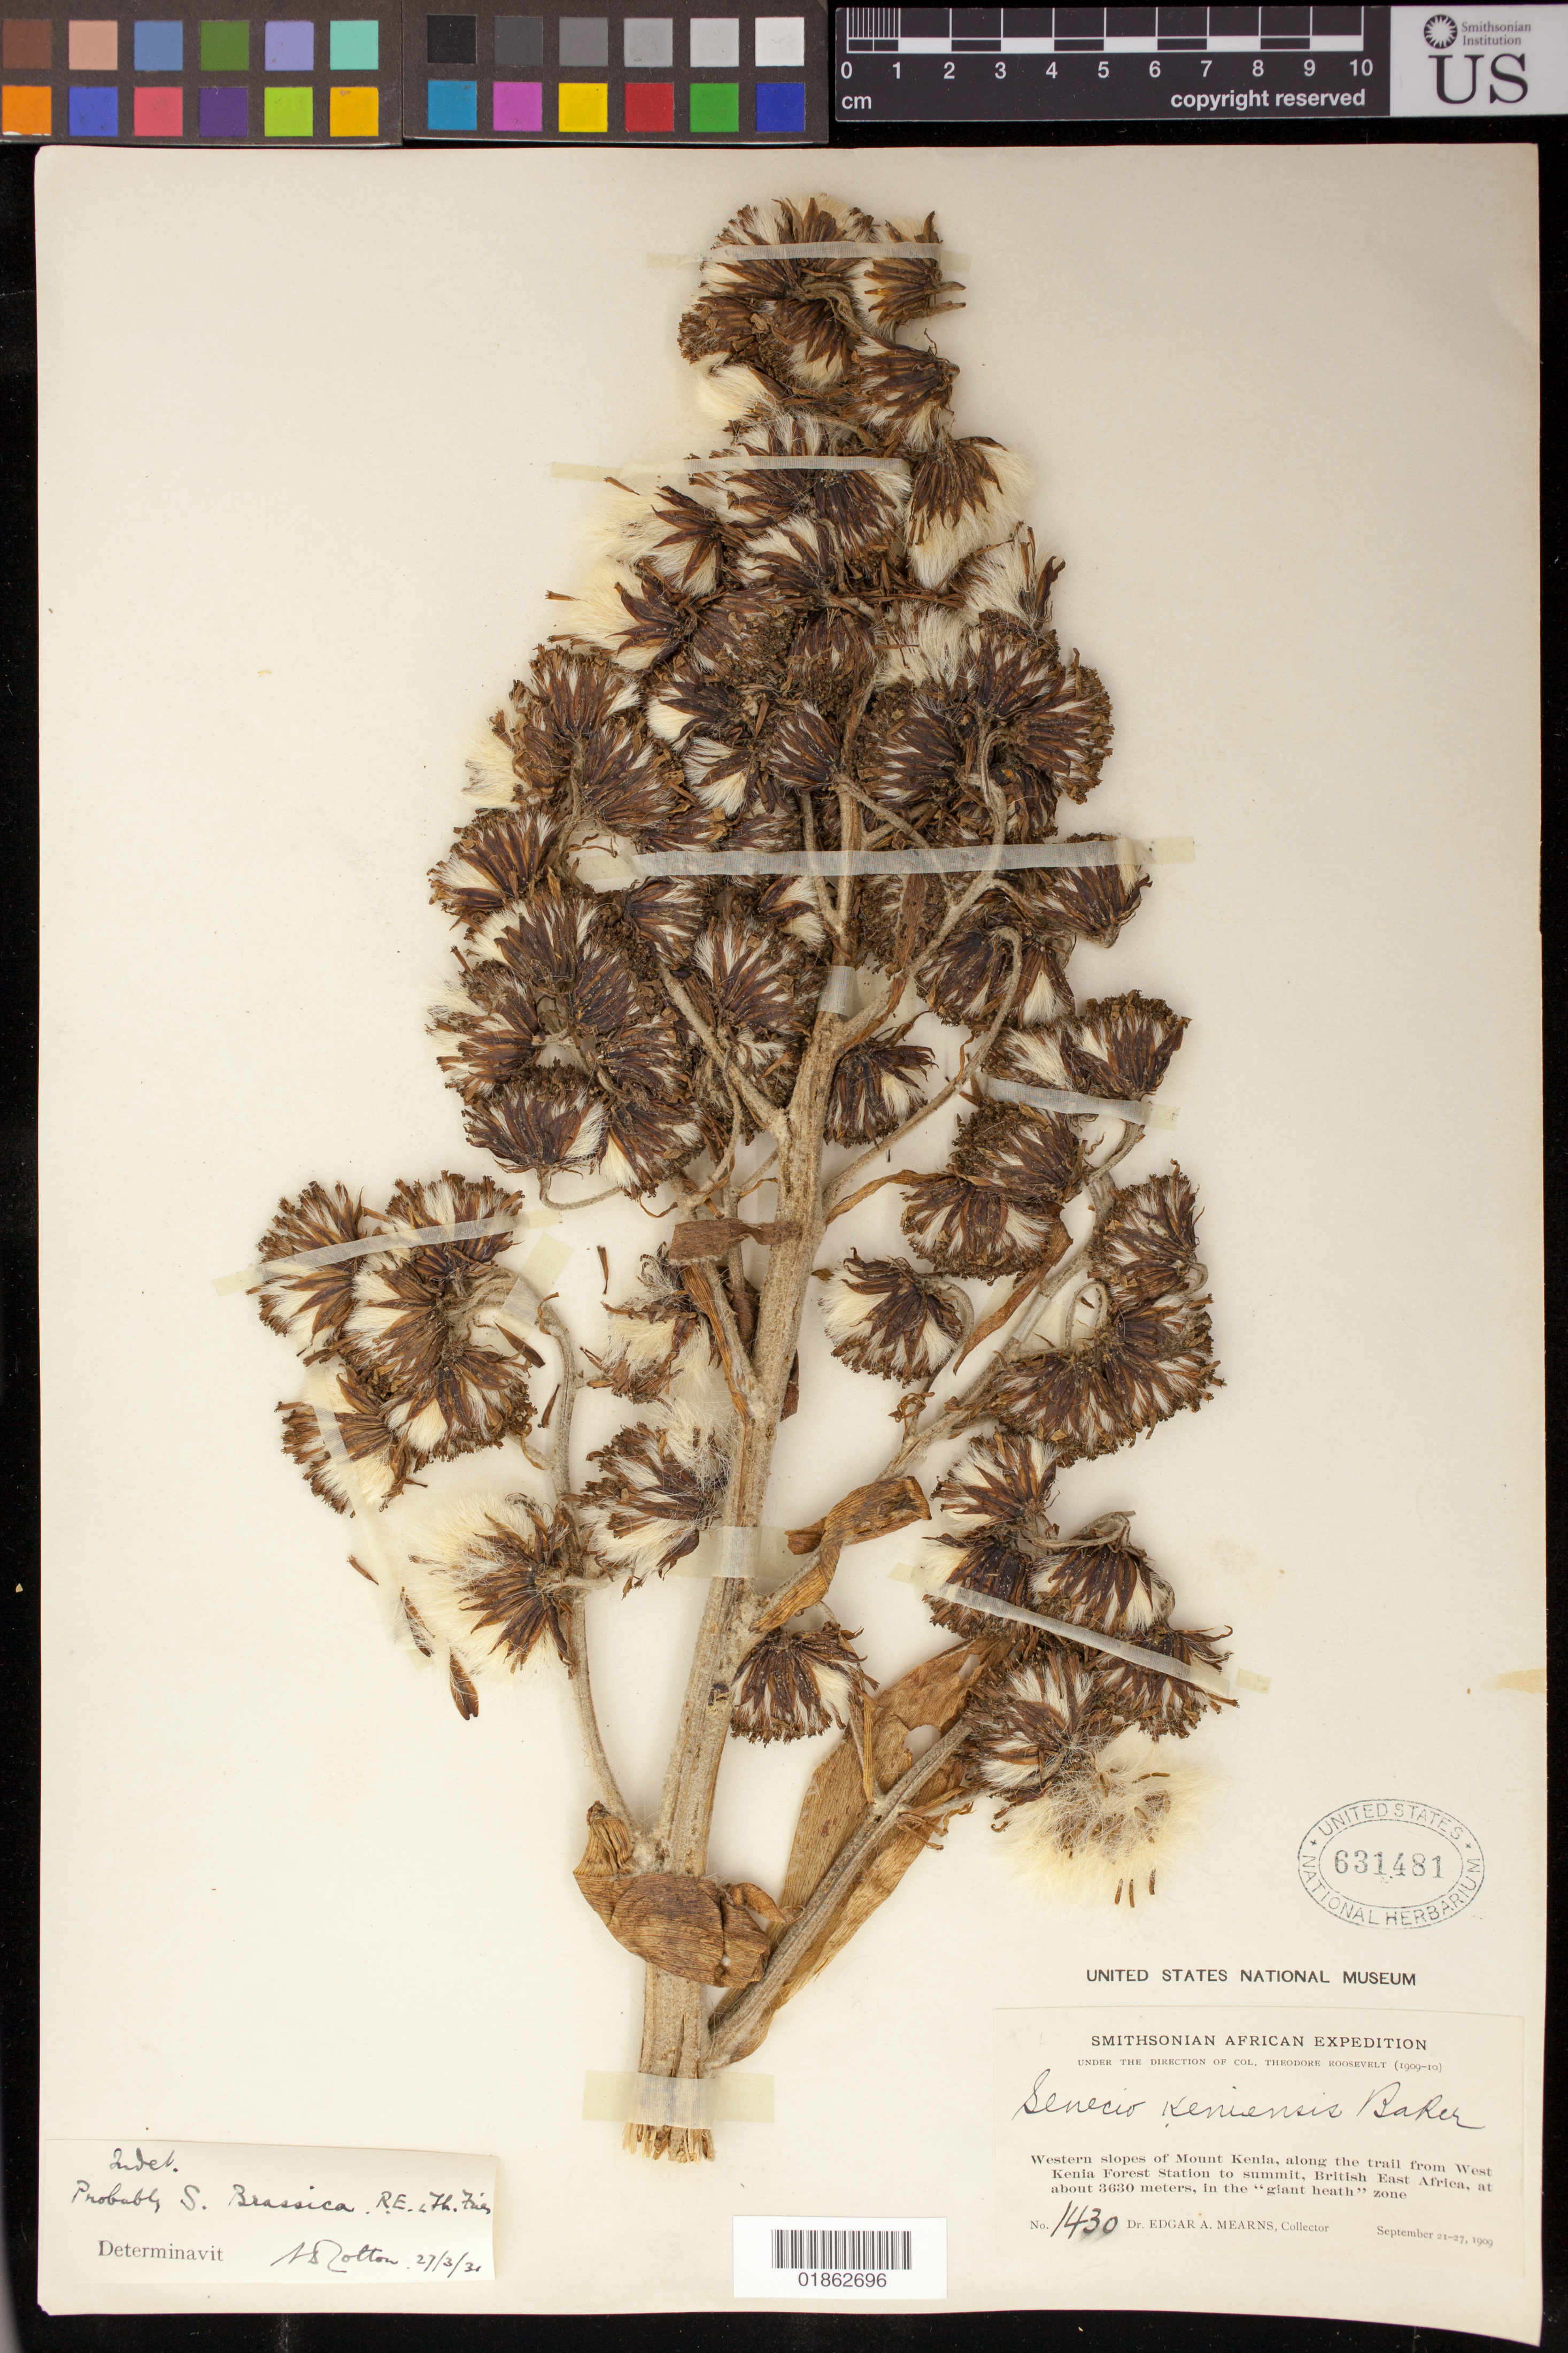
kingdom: Plantae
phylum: Tracheophyta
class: Magnoliopsida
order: Asterales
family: Asteraceae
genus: Senecio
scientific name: Senecio brassica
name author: R.E. Fr. & T.C.E. Fr.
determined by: Cotton, Arthur D.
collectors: E. A. Mearns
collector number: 1430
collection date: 1909-09-21/1909-09-27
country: Kenya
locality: Western slopes of Mount Kenia, along the trail from West Kenia Forest Station to summit, British East Africa, in the "giant heath" zone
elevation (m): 3630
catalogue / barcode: US 631481